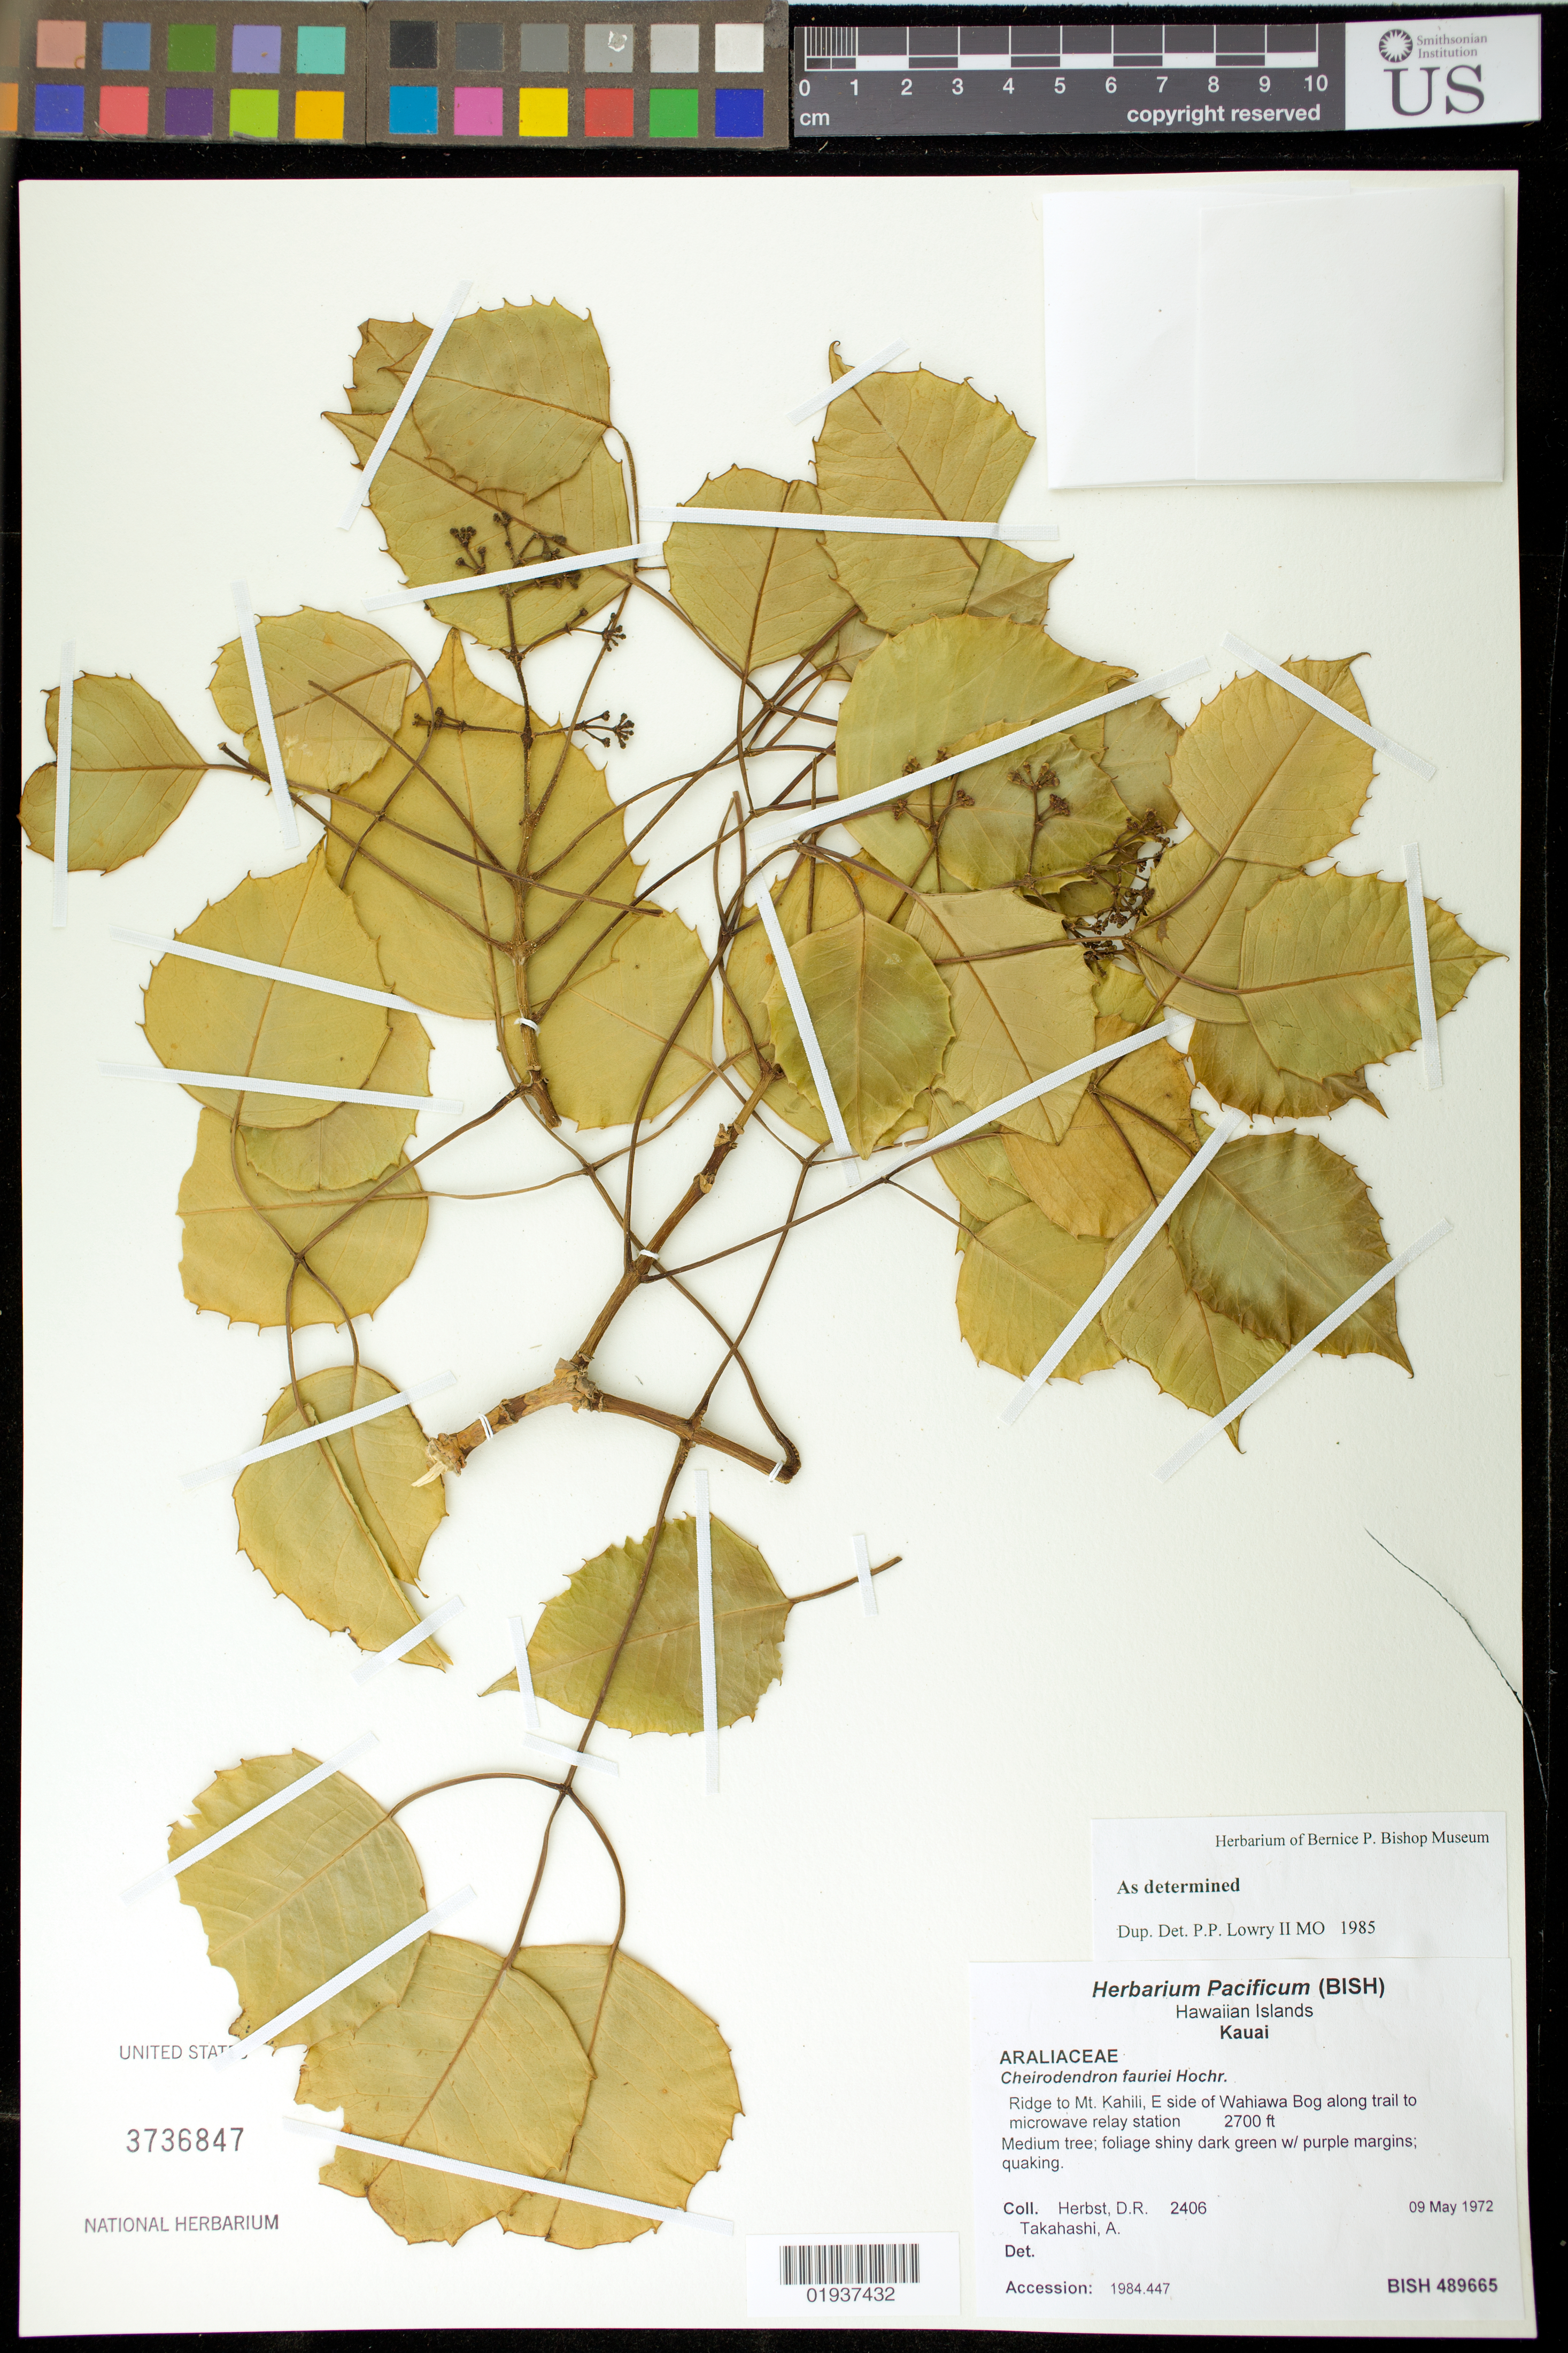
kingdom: Plantae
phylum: Tracheophyta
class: Magnoliopsida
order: Apiales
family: Araliaceae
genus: Cheirodendron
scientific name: Cheirodendron fauriei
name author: Hochr.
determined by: Lowry, P. P., (MO), Missouri Botanical Garden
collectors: D. R. Herbst & A. Takahashi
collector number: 2406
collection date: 1972-05-09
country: United States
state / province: Hawaii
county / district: Kauai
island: Kaua'i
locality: Ridge to Mt. Kahili, E side of Wahiawa Bog along trail to microwave relay station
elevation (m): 823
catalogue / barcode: US 3736847